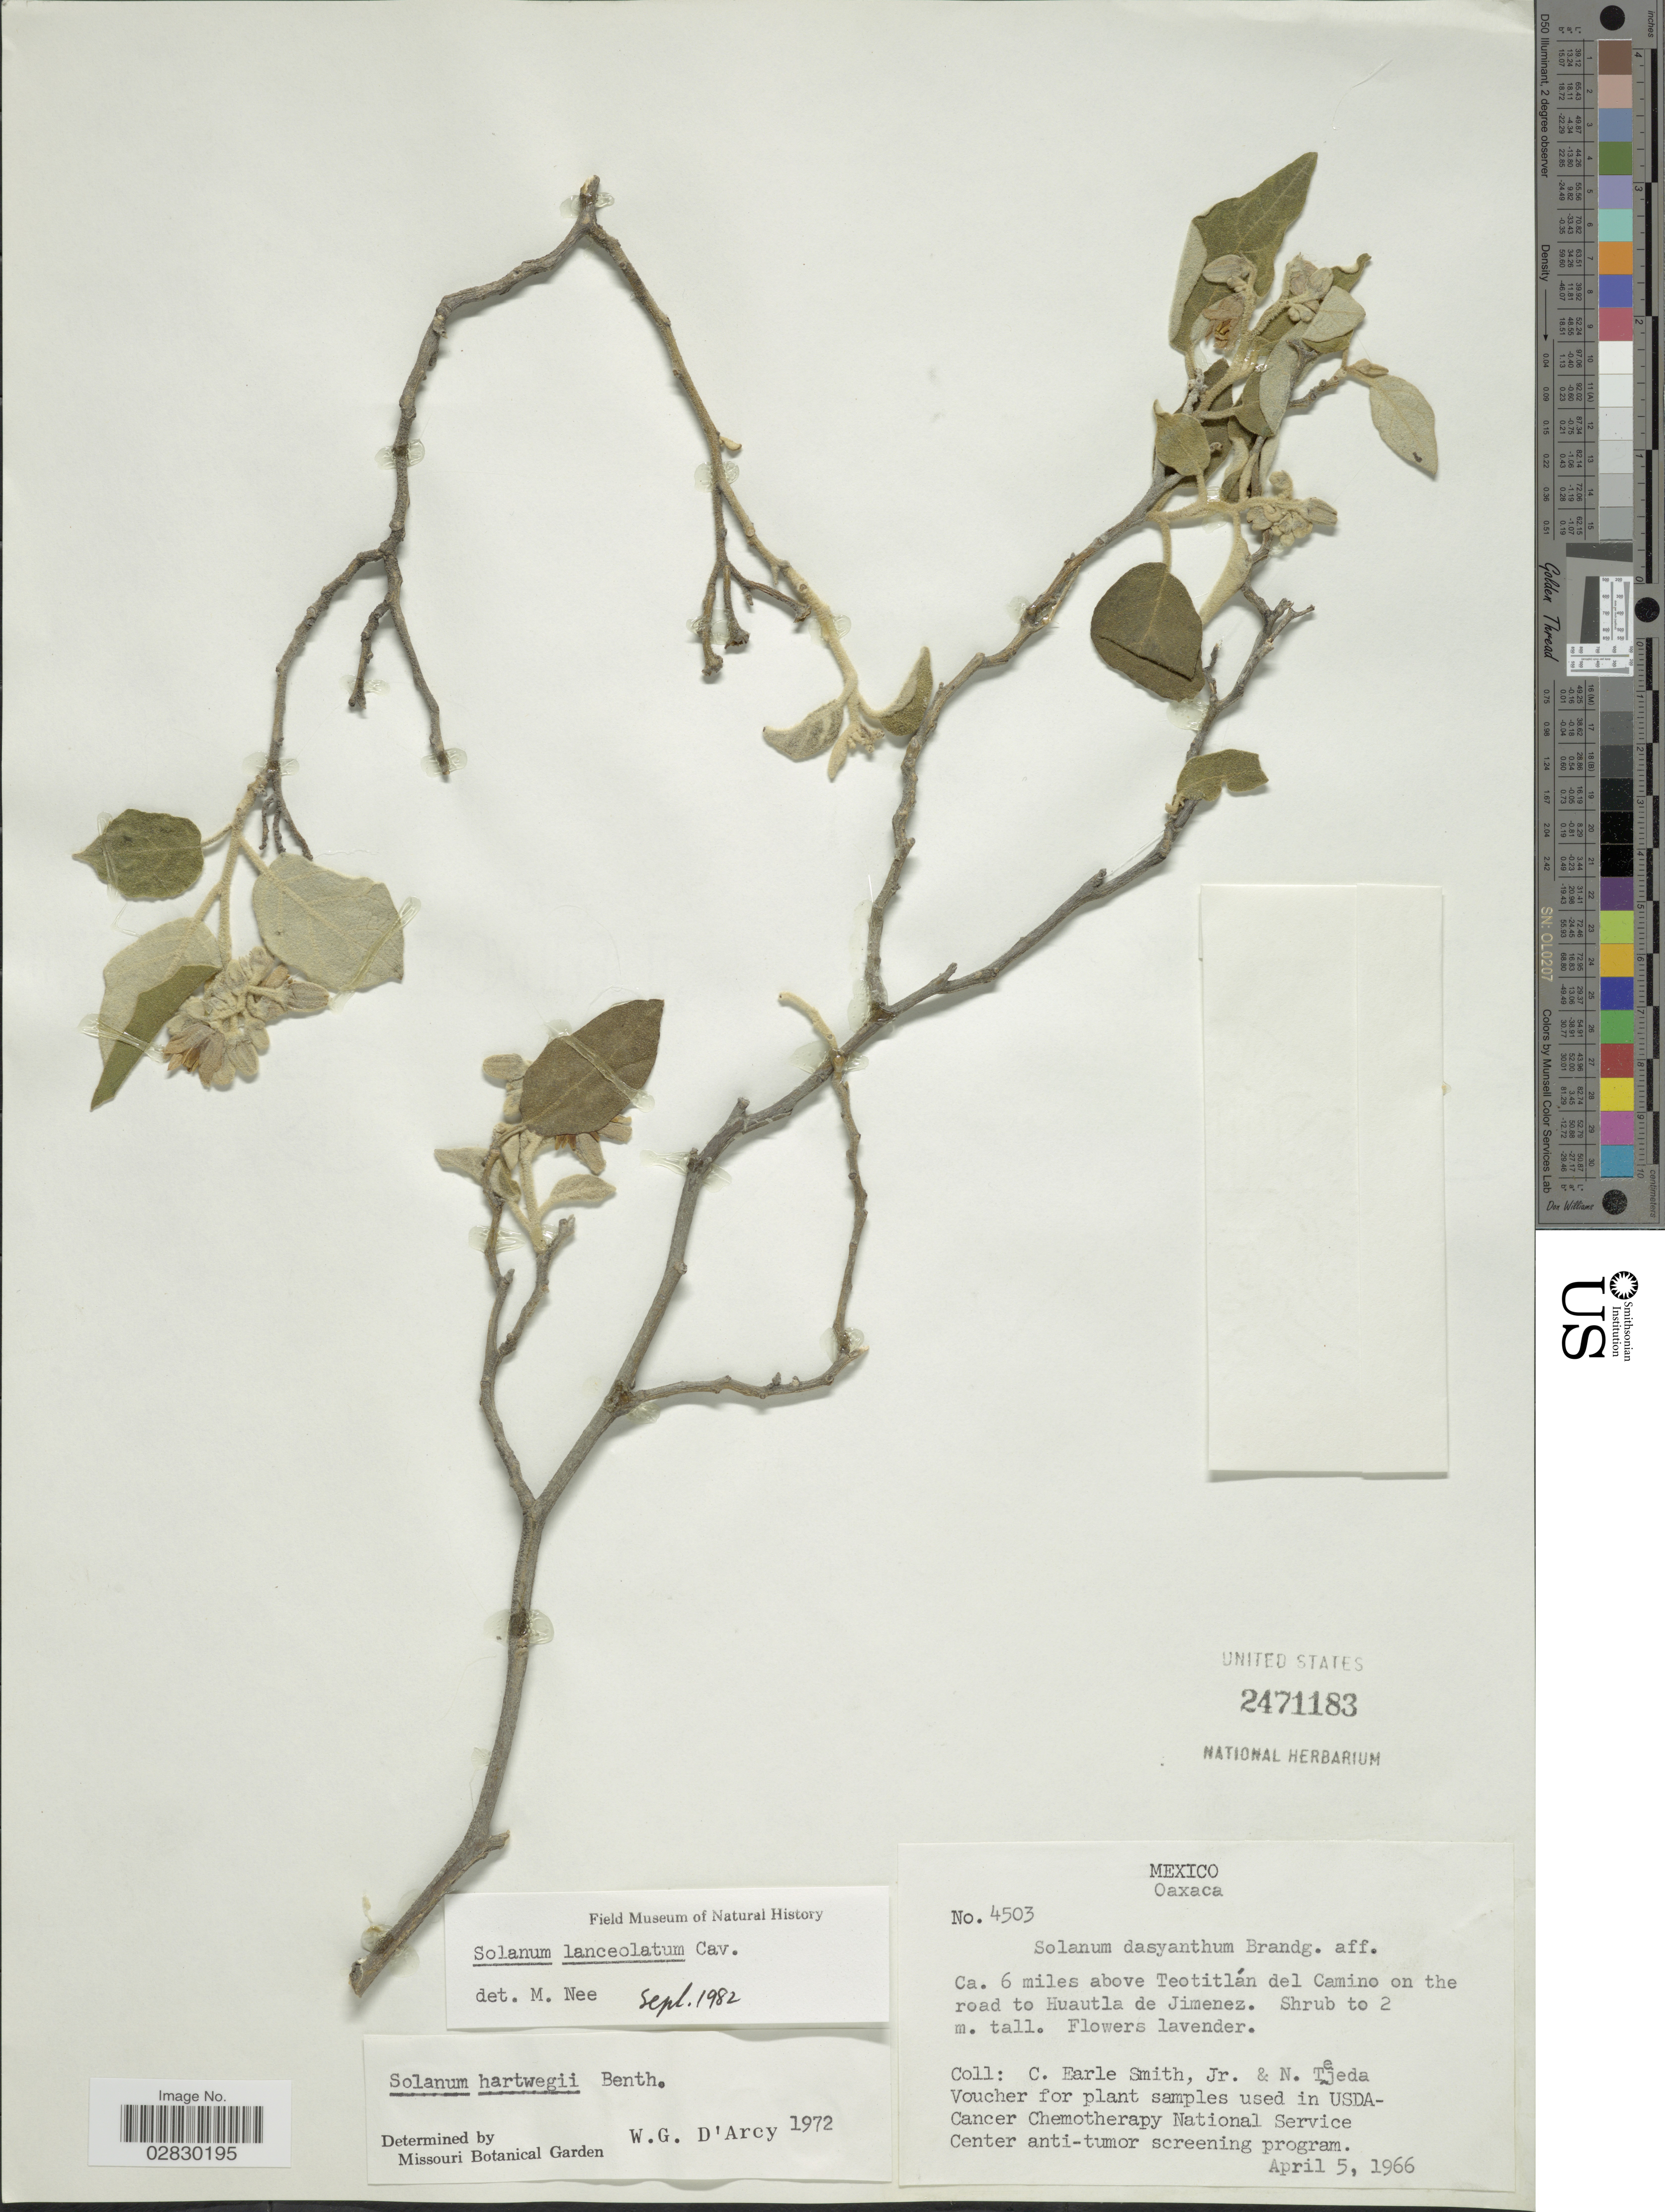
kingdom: Plantae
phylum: Tracheophyta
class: Magnoliopsida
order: Solanales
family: Solanaceae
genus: Solanum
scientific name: Solanum lanceolatum Berthault, nom. illeg.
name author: Berthault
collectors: C. E. Smith Jr. & N. Tejeda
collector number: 4503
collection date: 1966-04-05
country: Mexico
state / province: Oaxaca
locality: Ca. 6 miles above Teotitlán del Camino on the road to Huautla de Jimenez.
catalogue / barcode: US 2471183